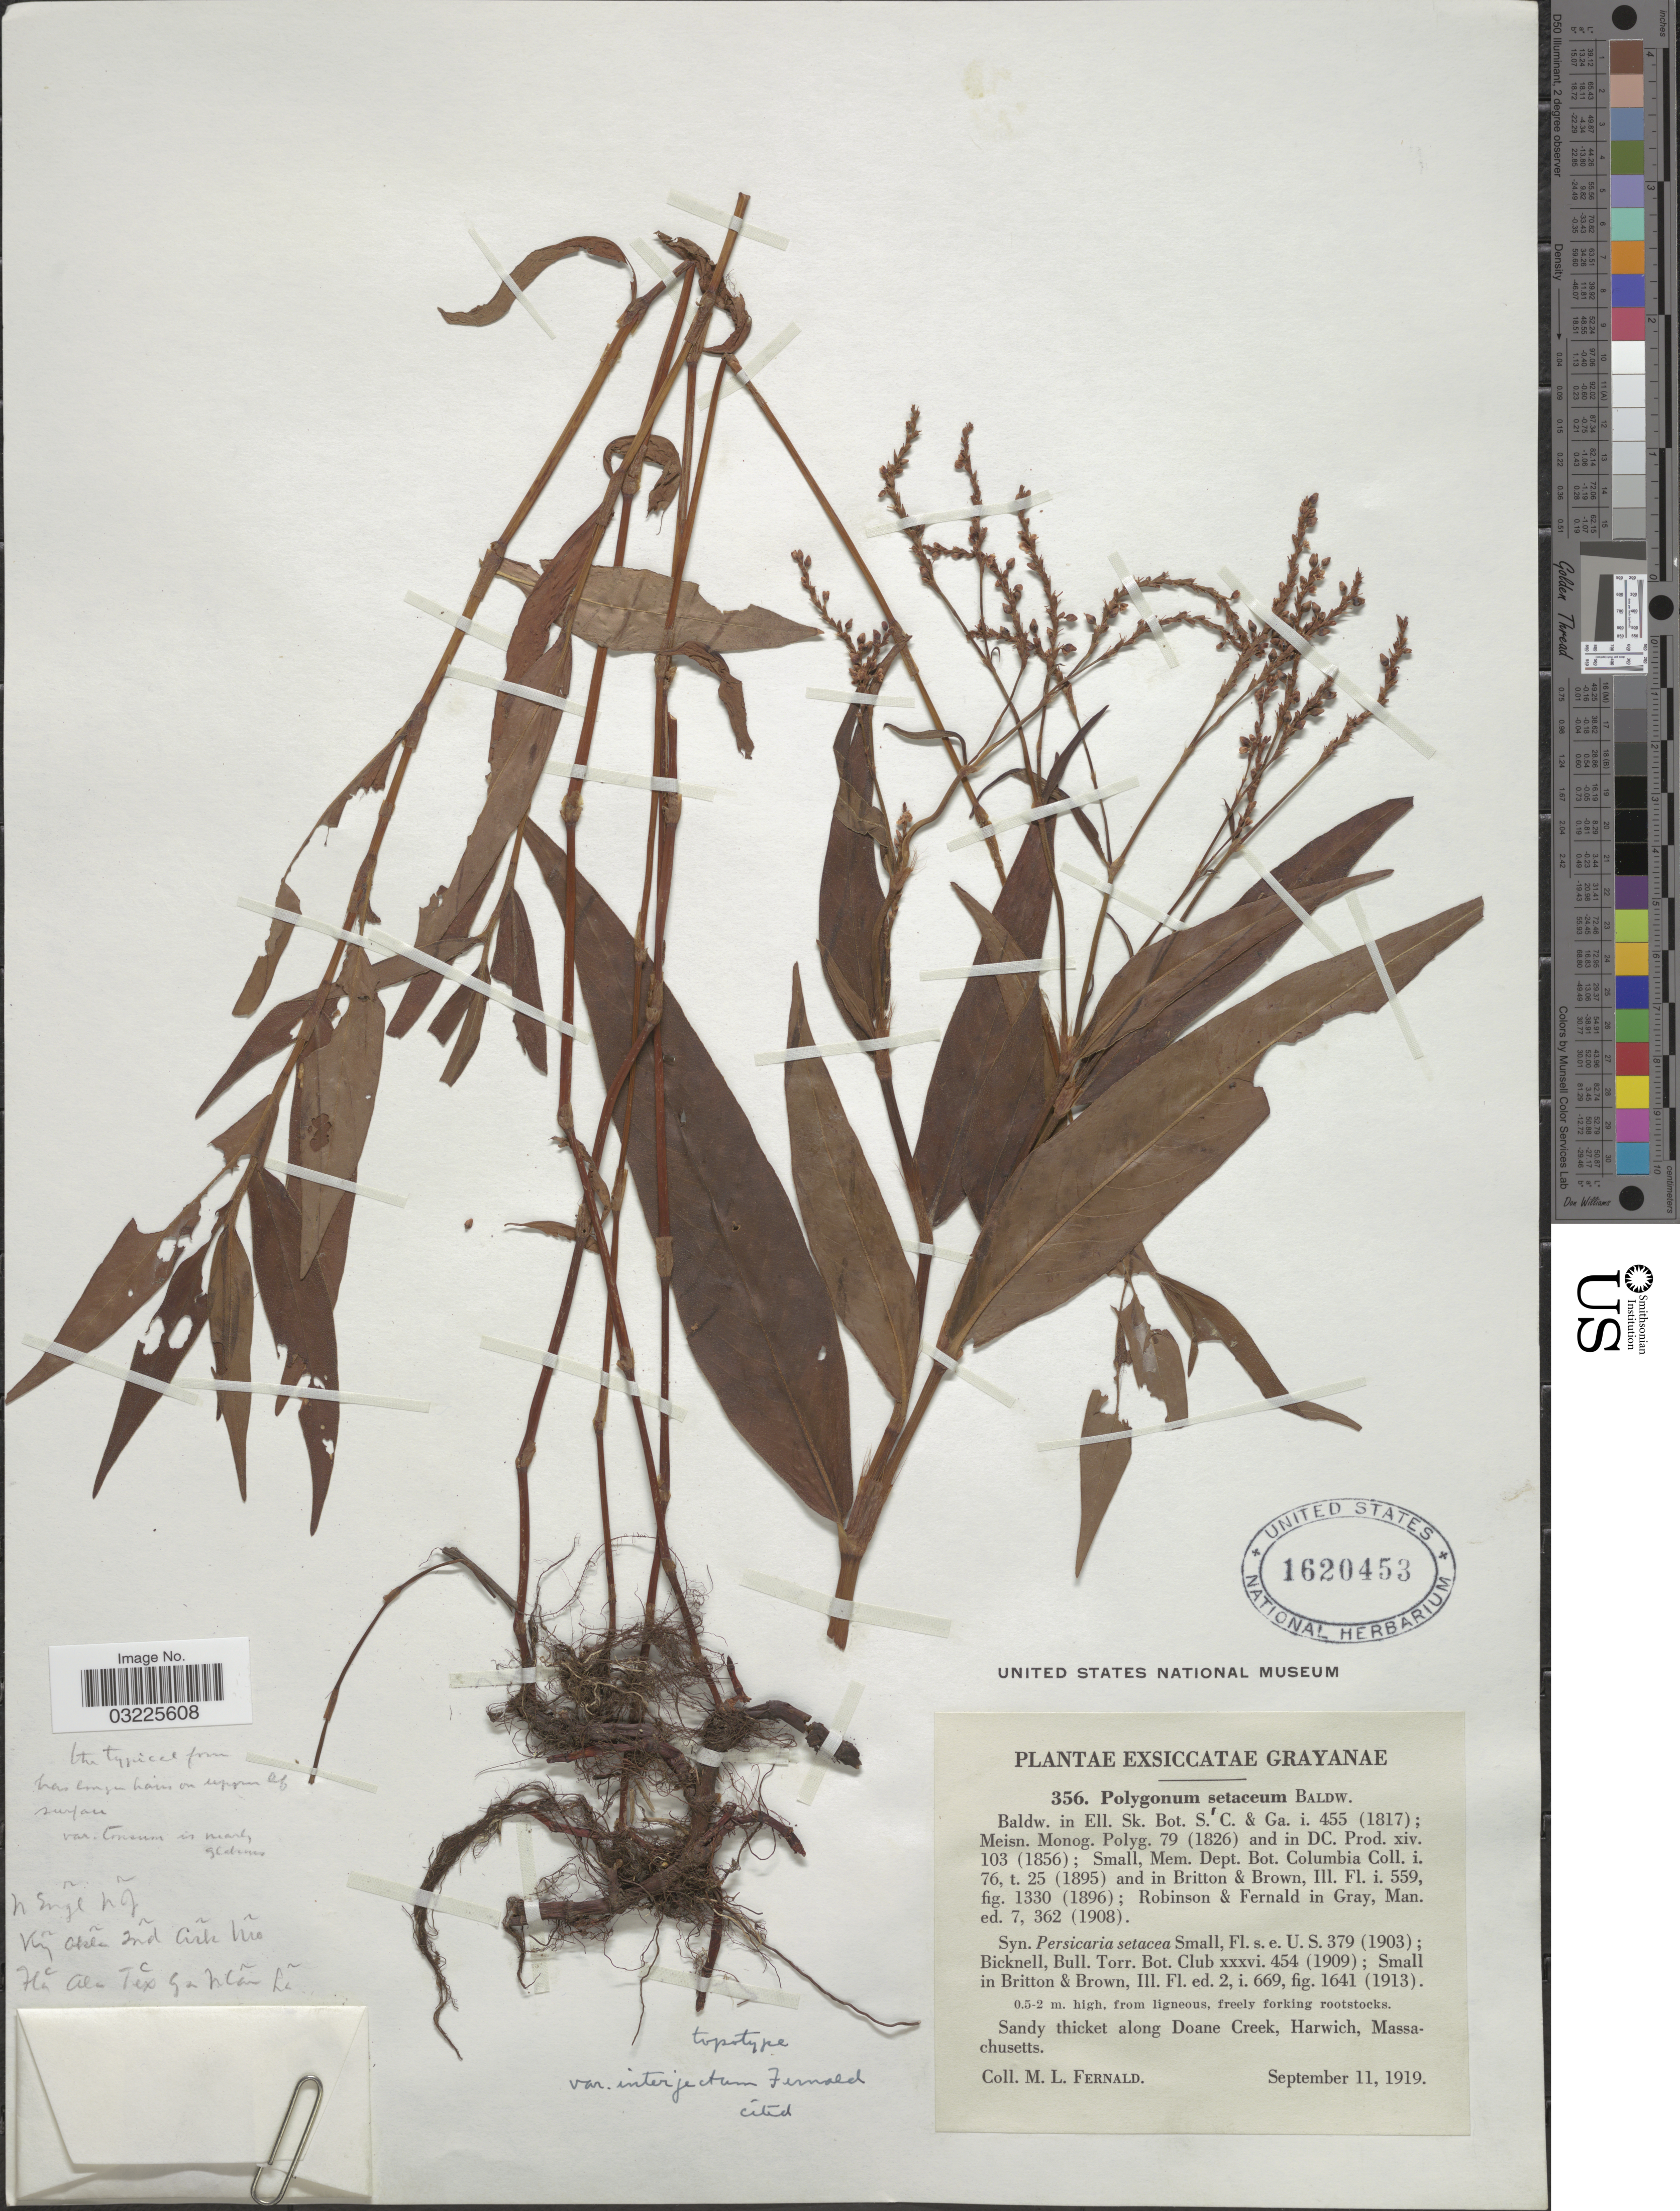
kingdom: Plantae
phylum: Tracheophyta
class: Magnoliopsida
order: Caryophyllales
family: Polygonaceae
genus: Persicaria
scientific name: Persicaria setacea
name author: Small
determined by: Atha, D. E.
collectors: M. L. Fernald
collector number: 356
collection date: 1919-09-11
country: United States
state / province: Massachusetts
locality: Sandy thicket along Doane Creek, Harwich.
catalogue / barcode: US 1620453